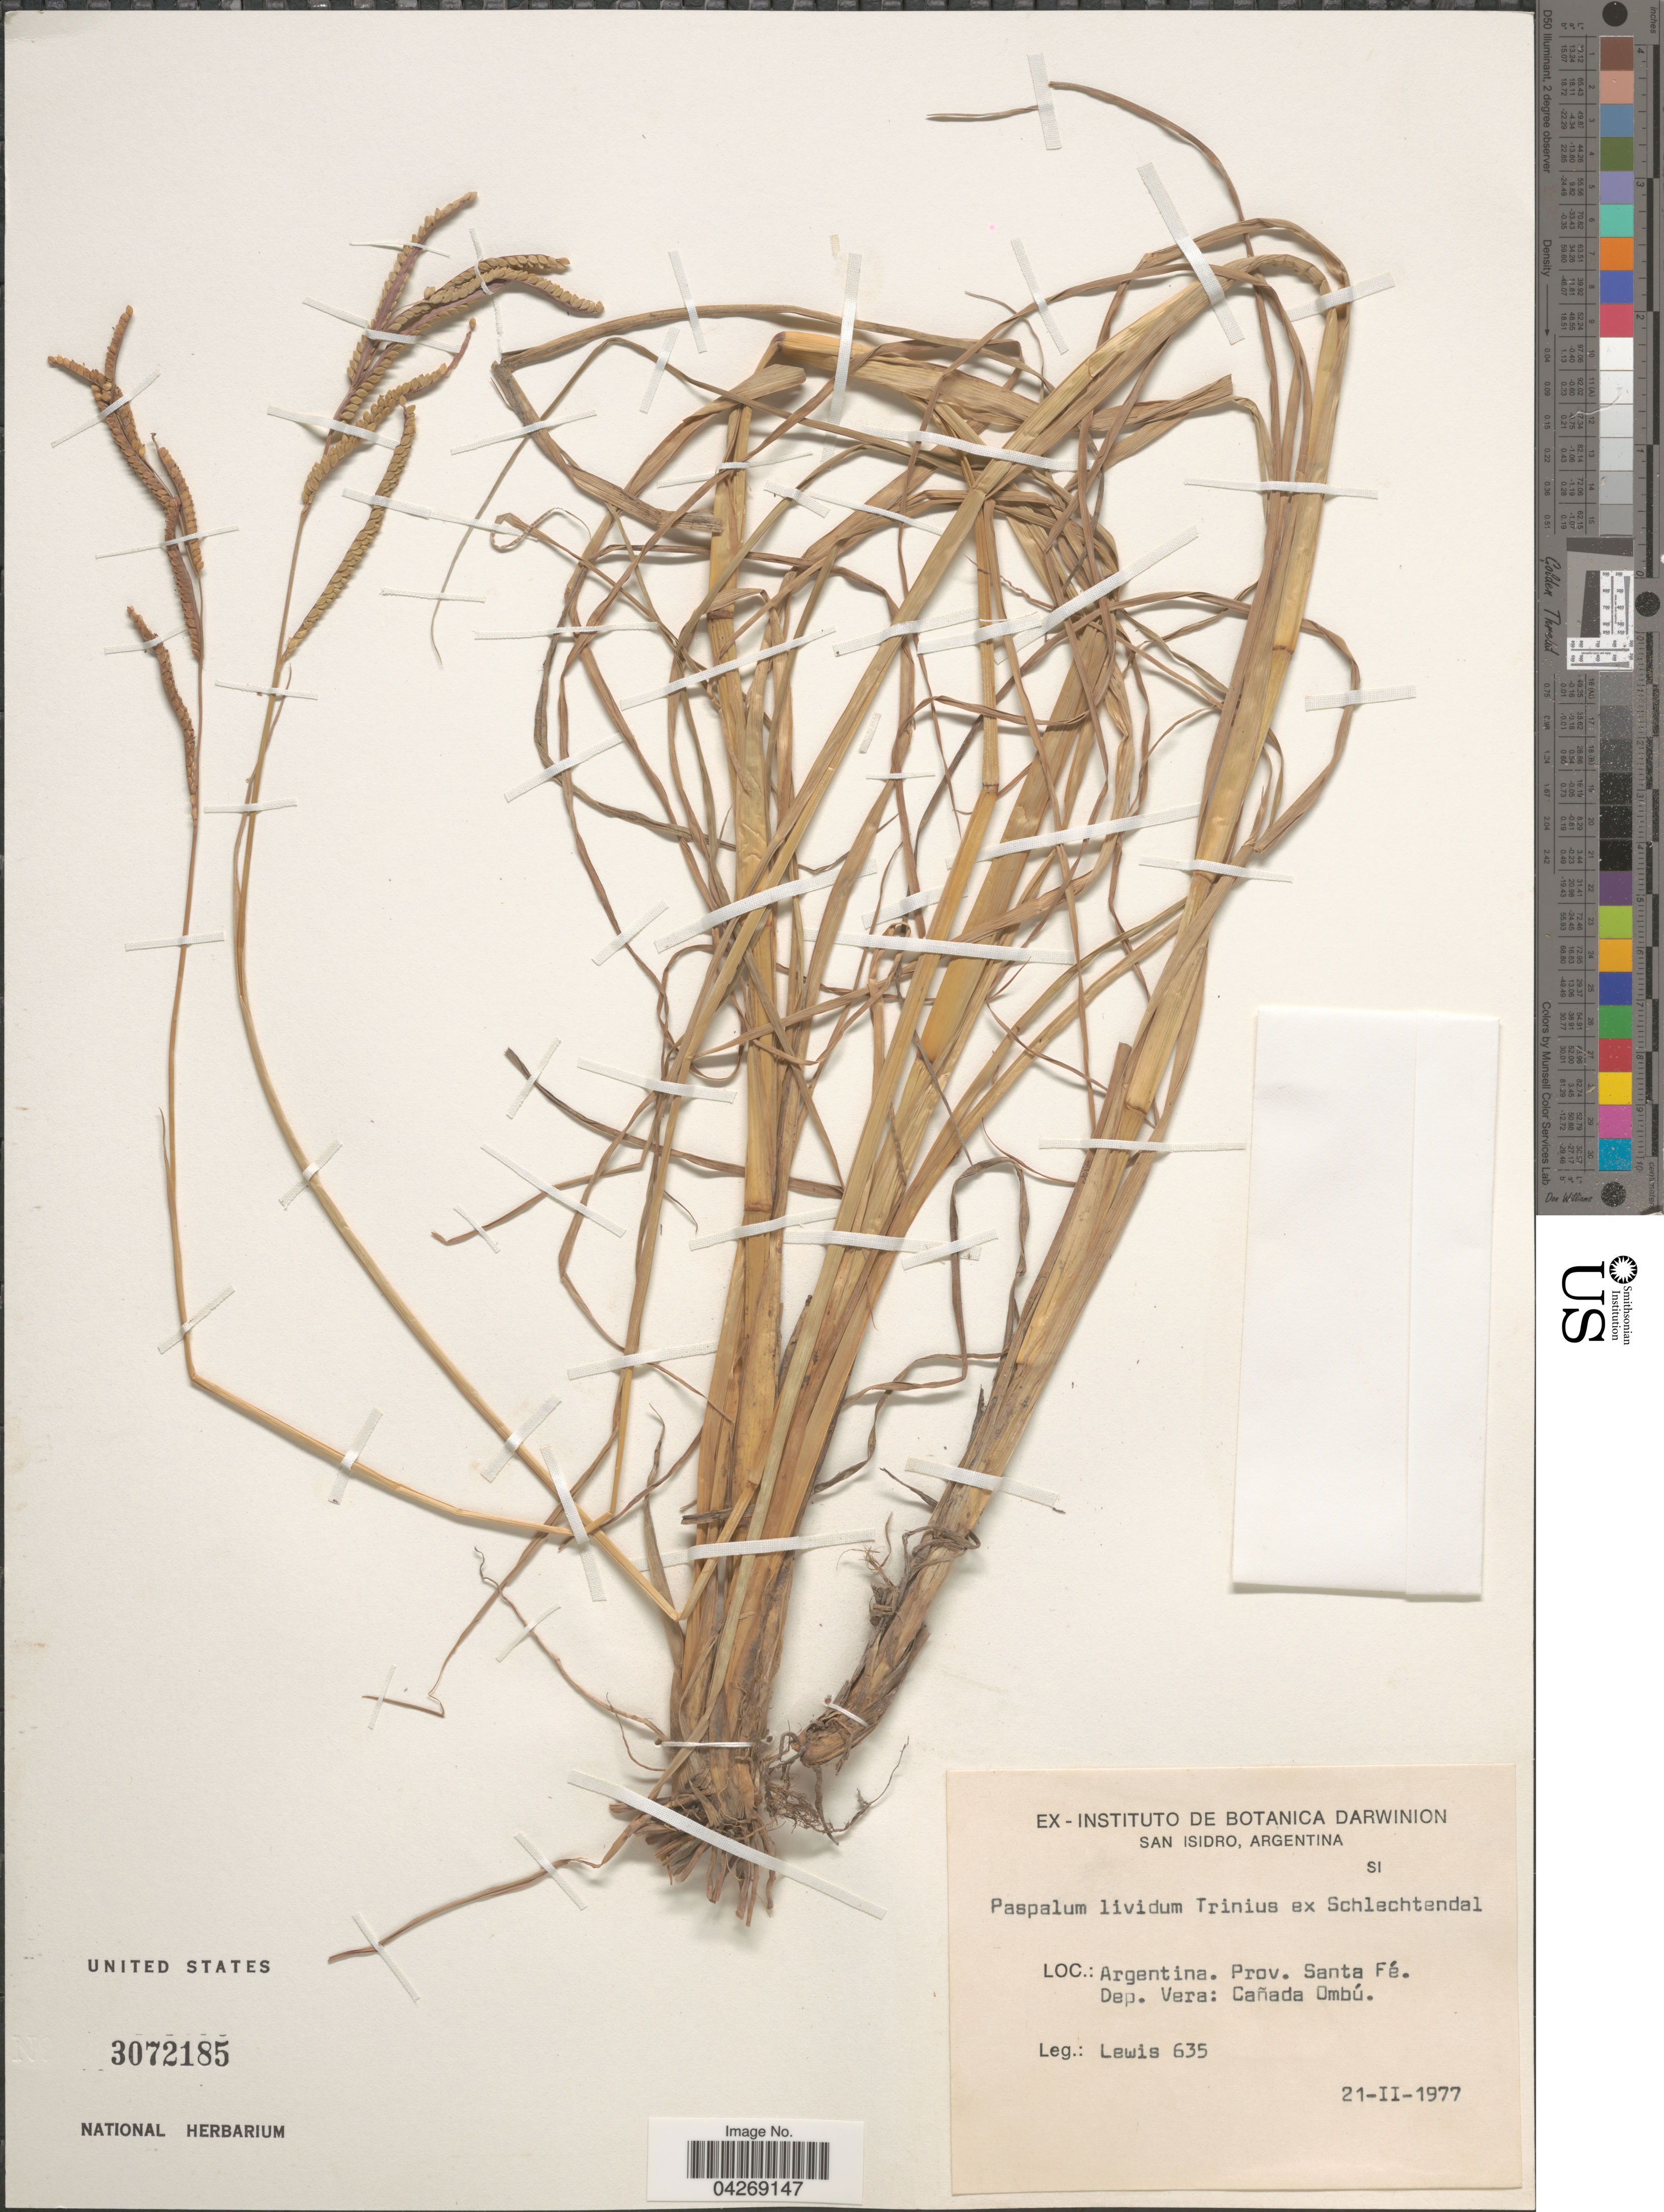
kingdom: Plantae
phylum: Tracheophyta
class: Liliopsida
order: Poales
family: Poaceae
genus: Paspalum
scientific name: Paspalum denticulatum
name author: Trin.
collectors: -- Lewis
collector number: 635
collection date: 1977-02-21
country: Argentina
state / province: Santa Fe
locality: Dep. Vera: Cañada Ombú.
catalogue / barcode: US 3072185